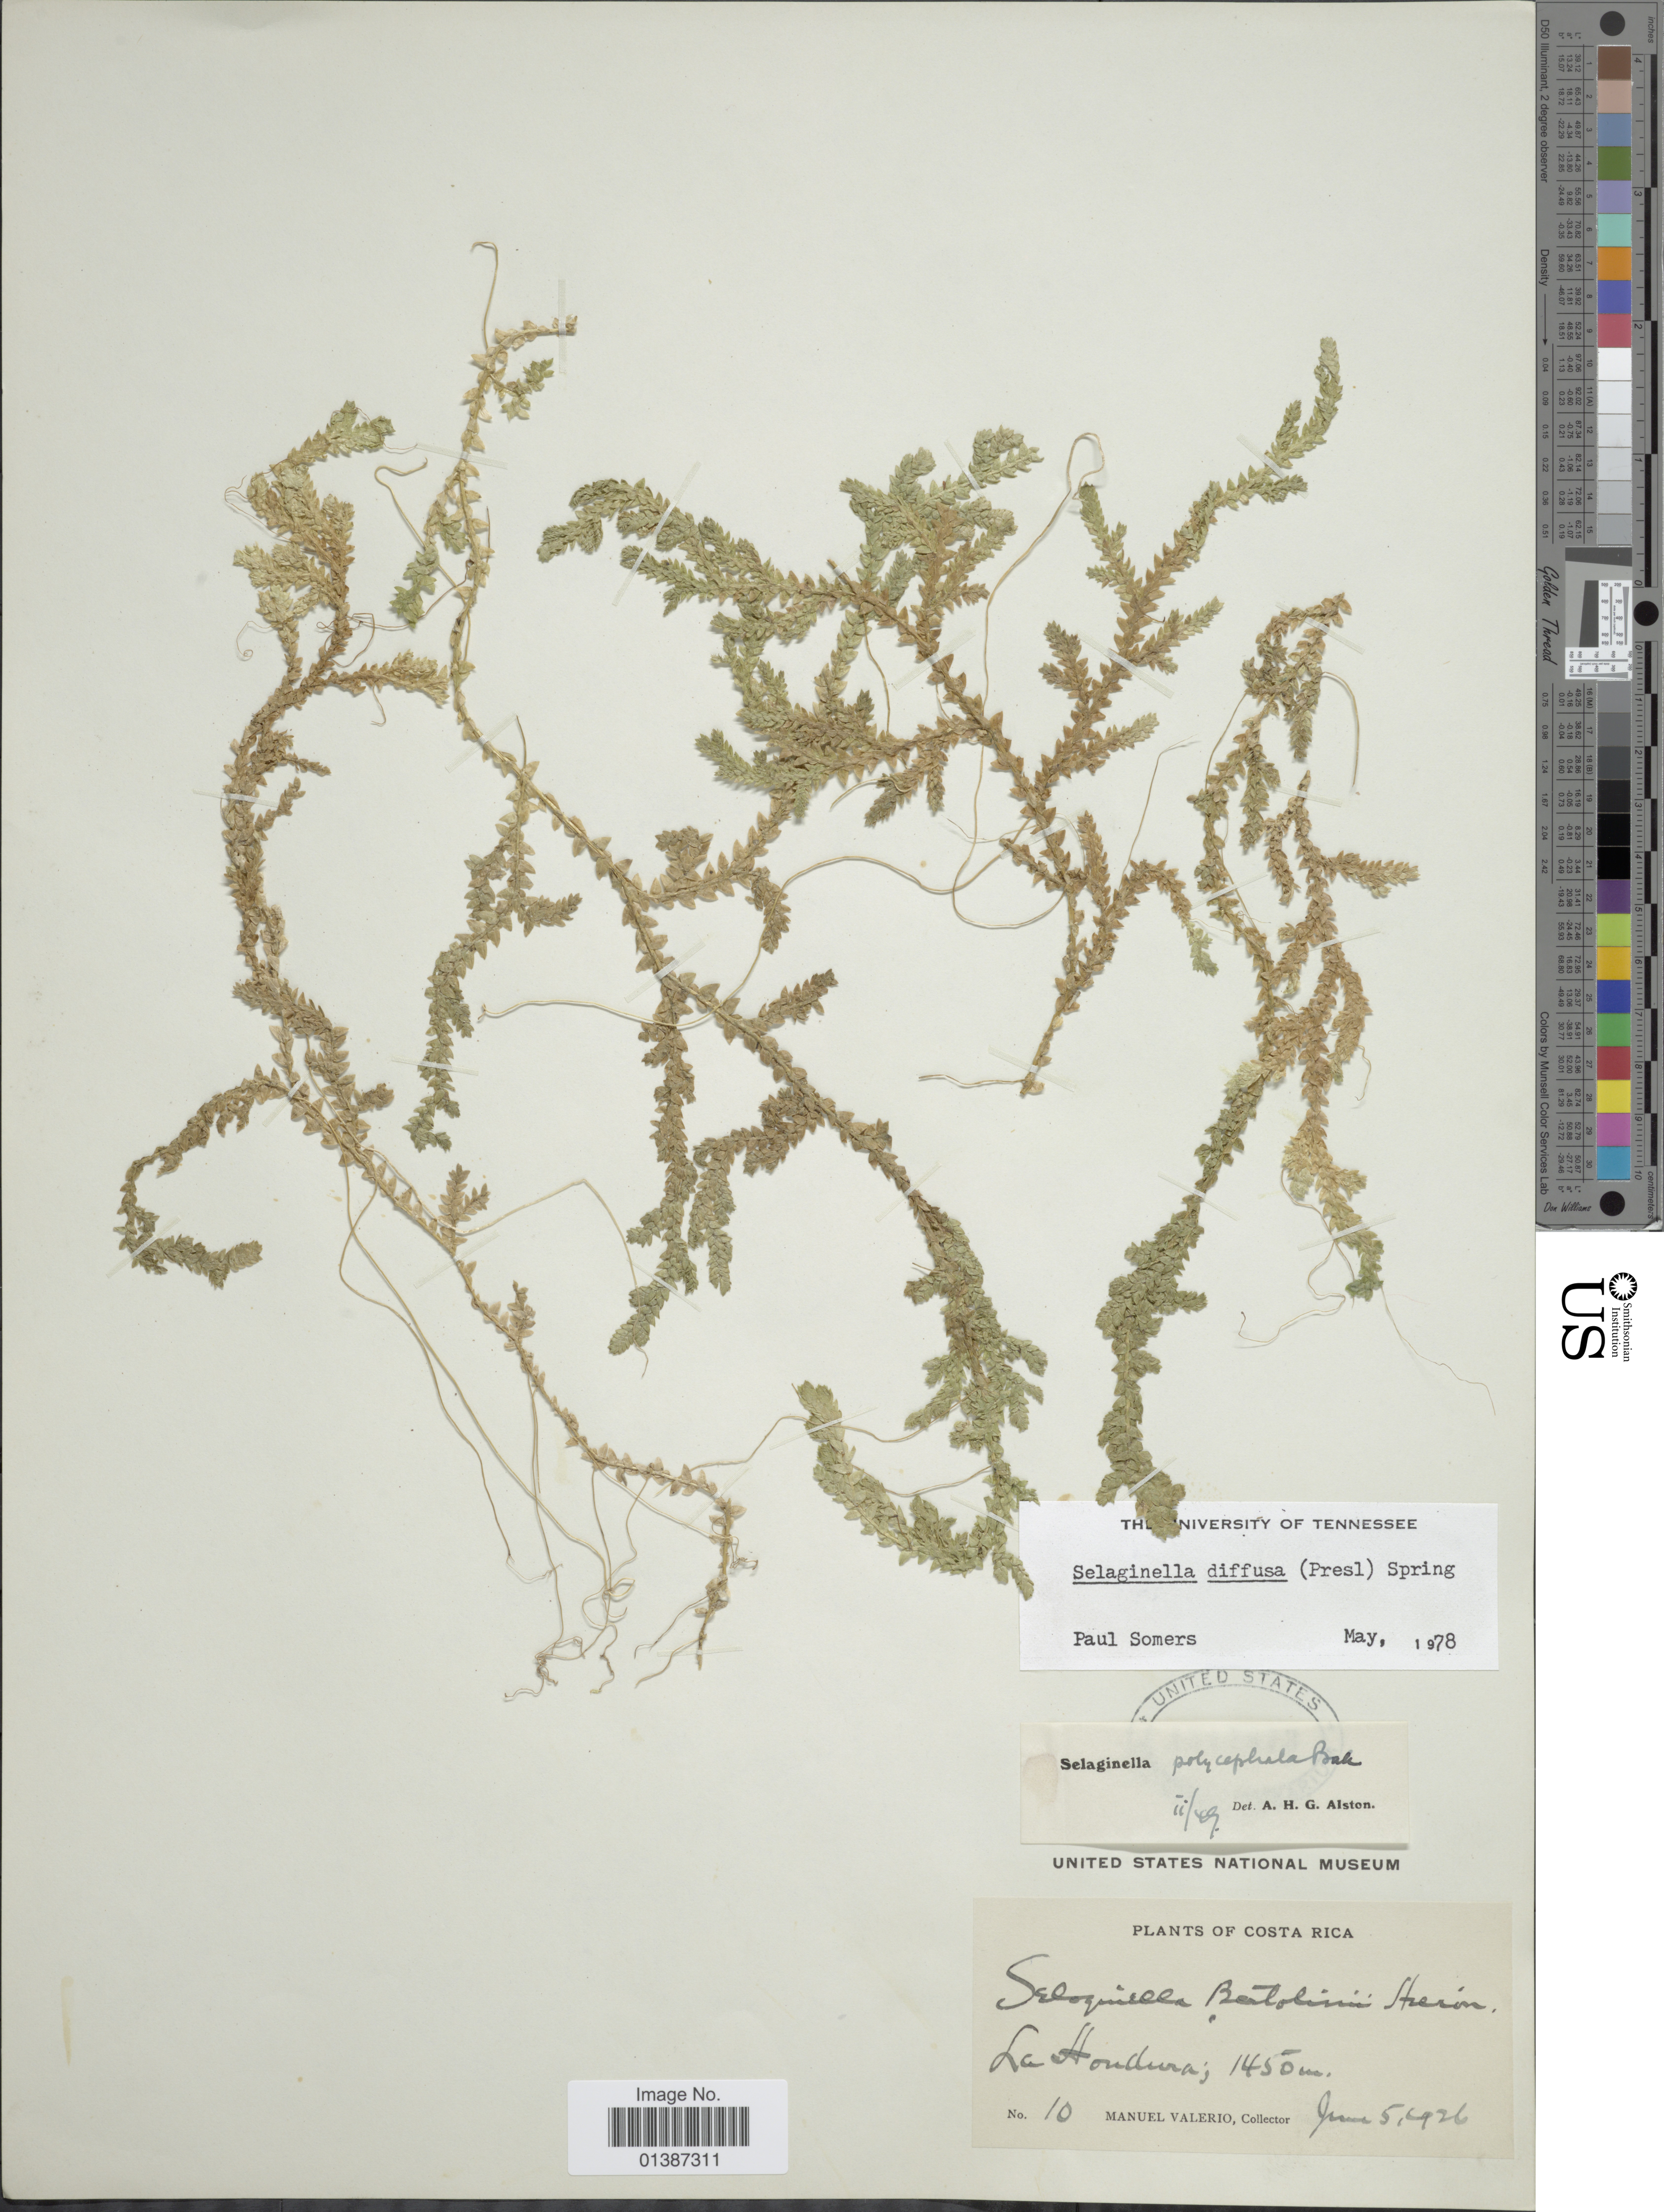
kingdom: Plantae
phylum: Tracheophyta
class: Lycopodiopsida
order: Selaginellales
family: Selaginellaceae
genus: Selaginella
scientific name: Selaginella diffusa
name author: (C. Presl) Spring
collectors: M. Valerio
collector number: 10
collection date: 1926-06-05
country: Costa Rica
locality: La Hondura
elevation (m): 1450